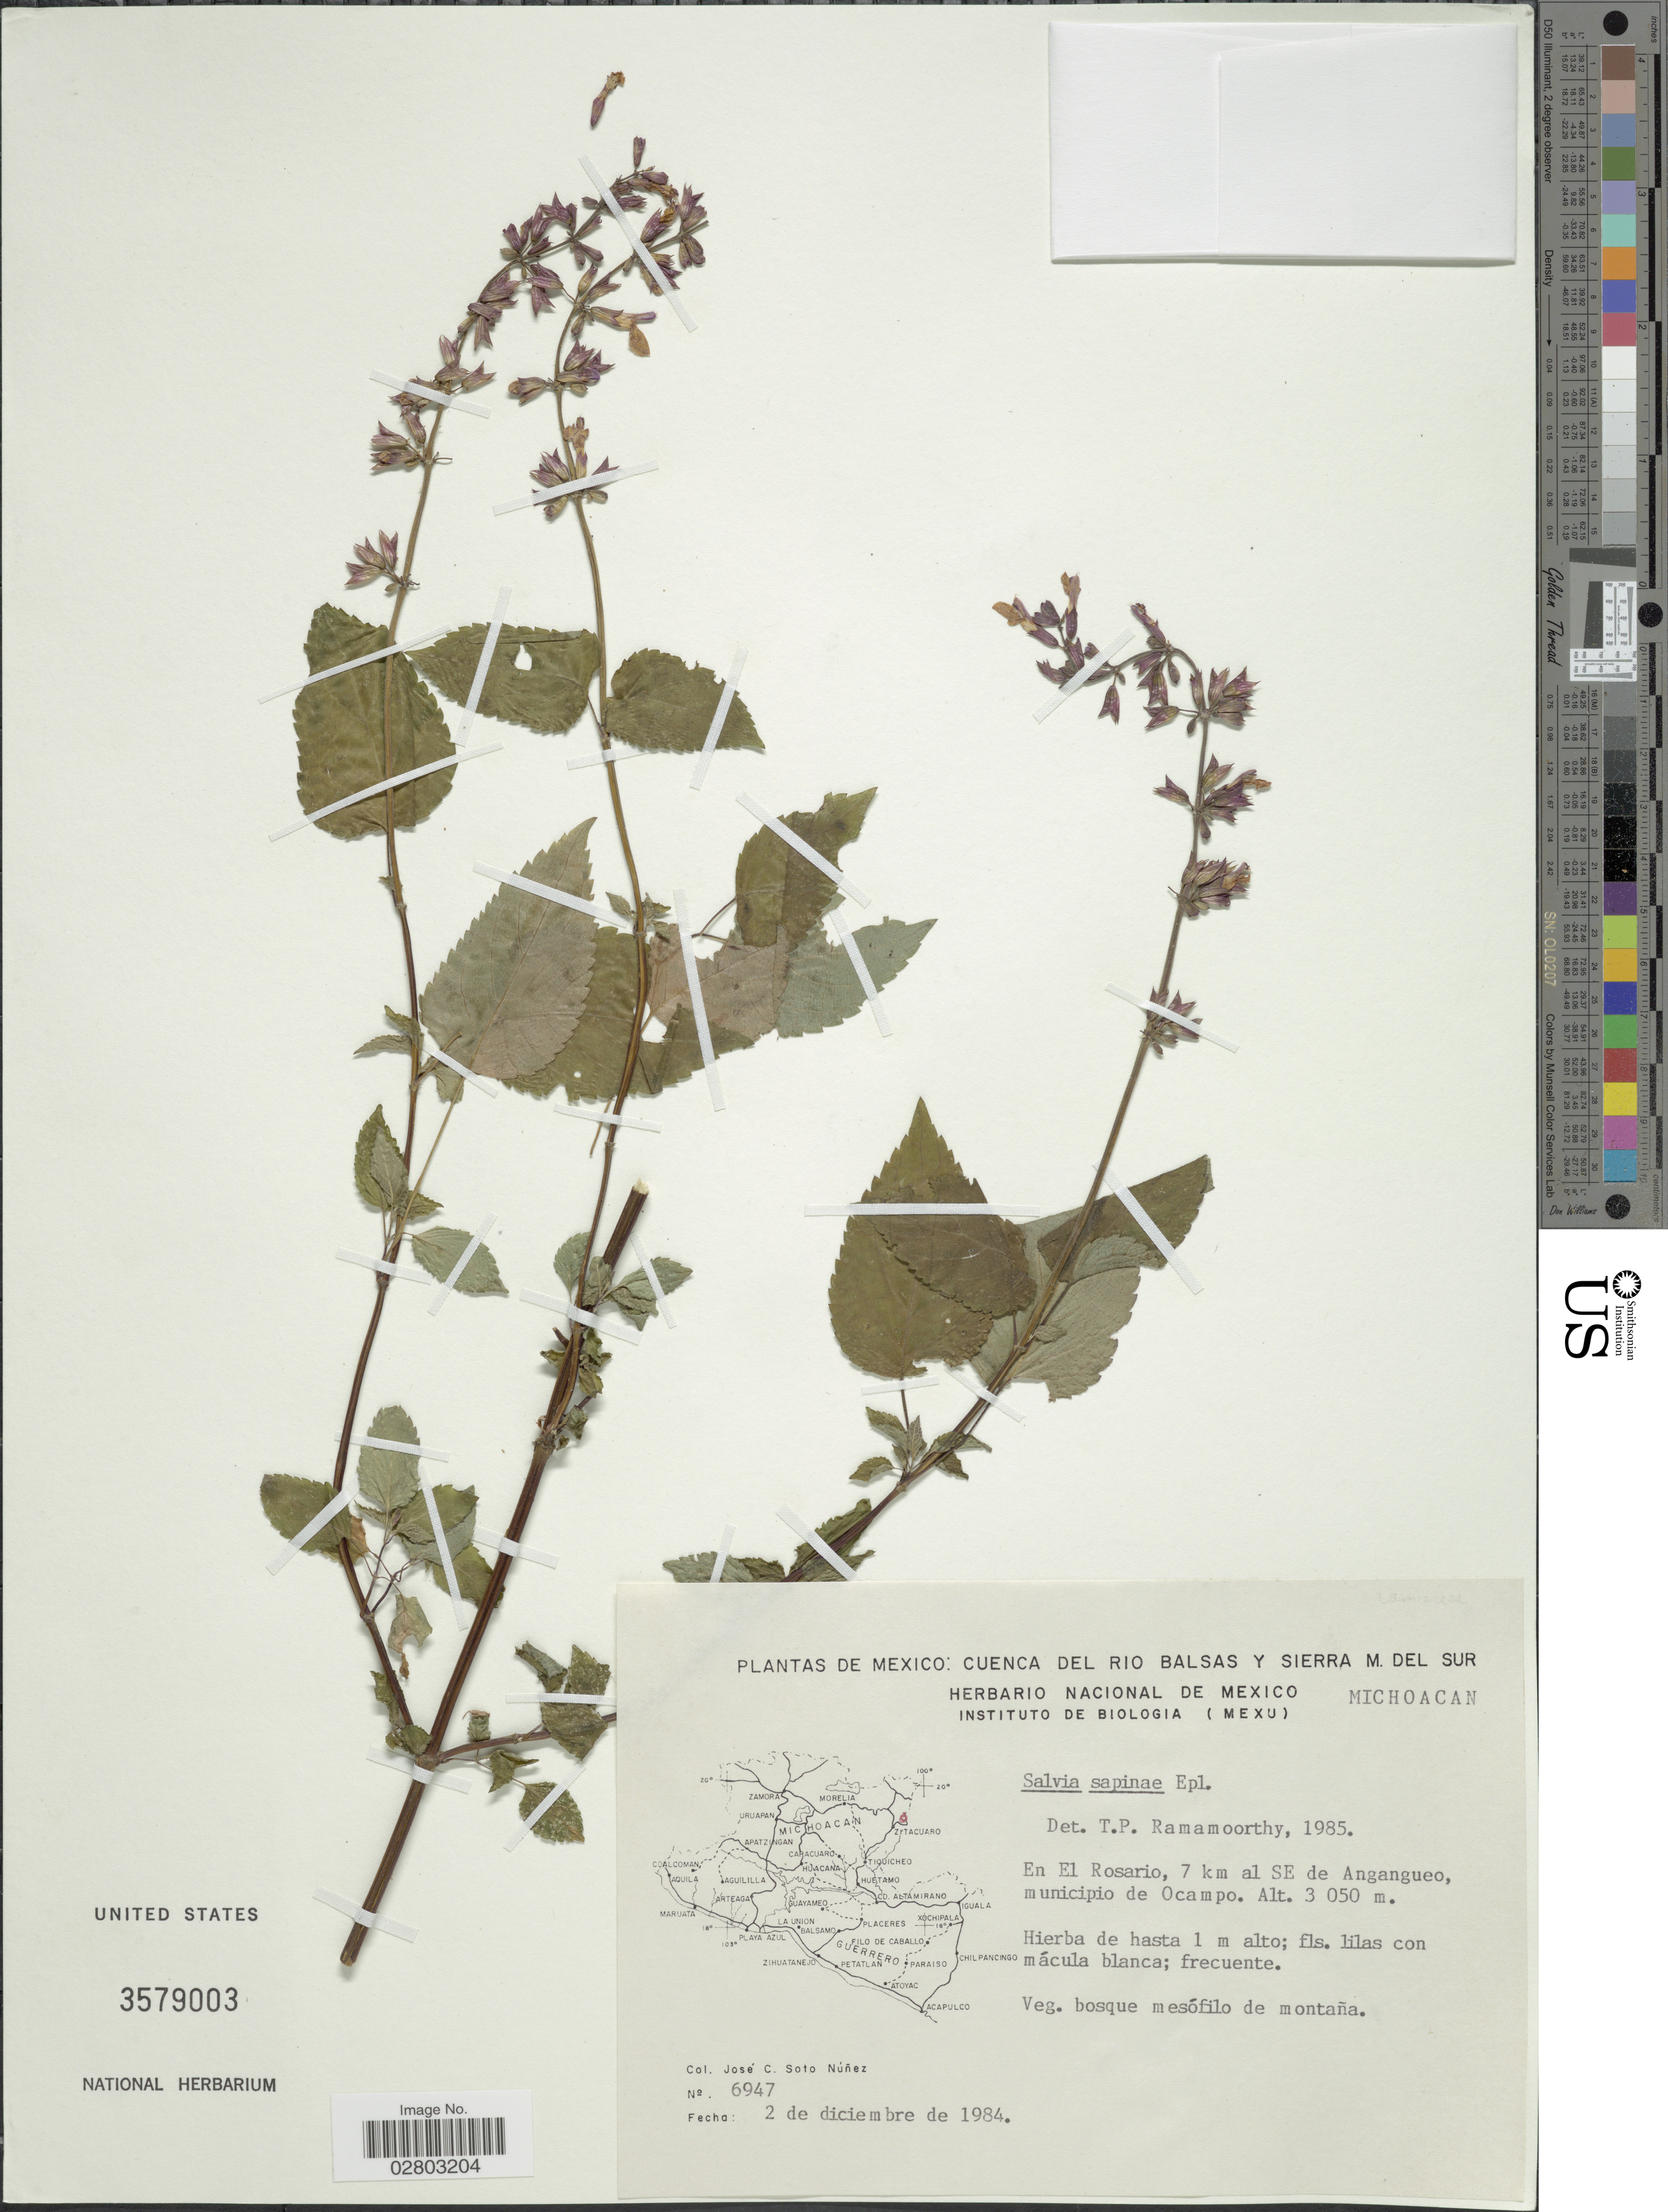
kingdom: Plantae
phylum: Tracheophyta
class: Magnoliopsida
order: Lamiales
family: Lamiaceae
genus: Salvia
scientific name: Salvia sapinea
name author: Epling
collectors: J. Soto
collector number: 6947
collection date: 1984-12-02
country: Mexico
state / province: Michoacán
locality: Cuenca del Rio Balsas y Sierra M. Del Sur Michoacan, En El Rosario, 7 km al SE de Angangueo, municipio de Ocampo.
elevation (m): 3050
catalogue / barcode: US 3579003